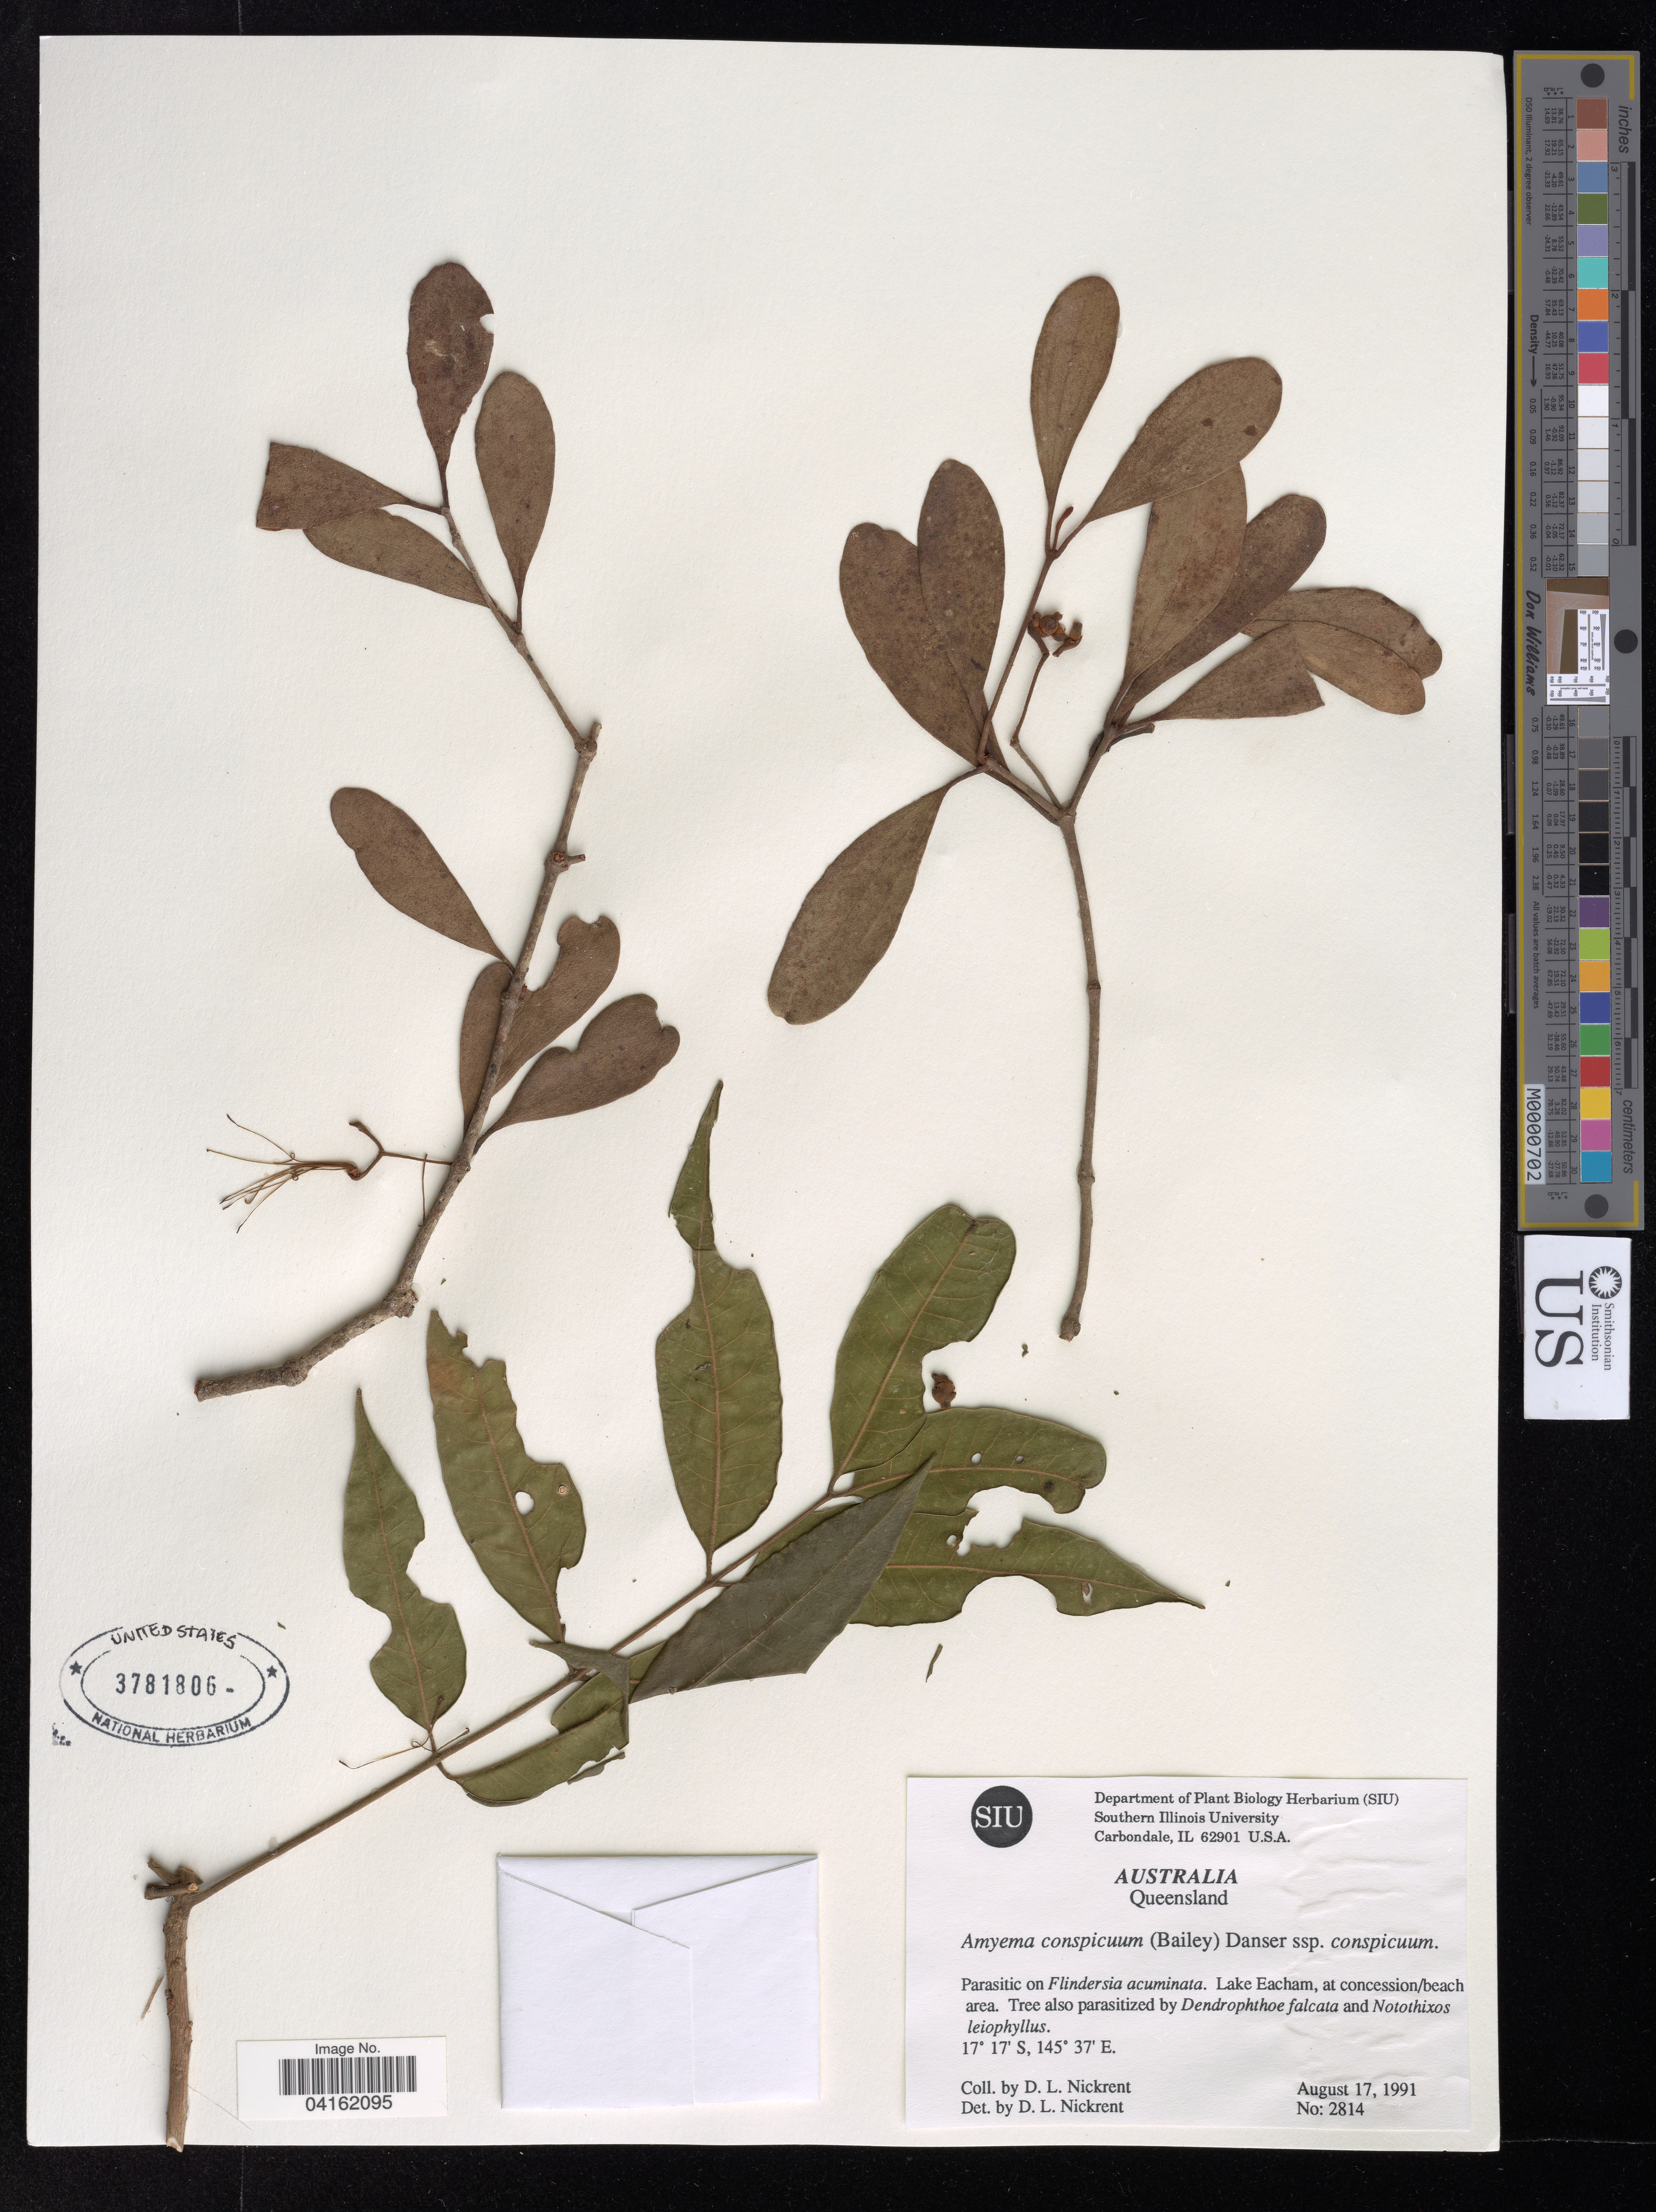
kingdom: Plantae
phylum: Tracheophyta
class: Magnoliopsida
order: Santalales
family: Loranthaceae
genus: Amyema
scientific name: Amyema conspicua subsp. conspicua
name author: (F.M. Bailey) Danser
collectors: D. Nickrent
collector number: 2814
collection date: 1991-08-17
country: Australia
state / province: Queensland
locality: Lake Eacham, at concession/beach area.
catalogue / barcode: US 3781806